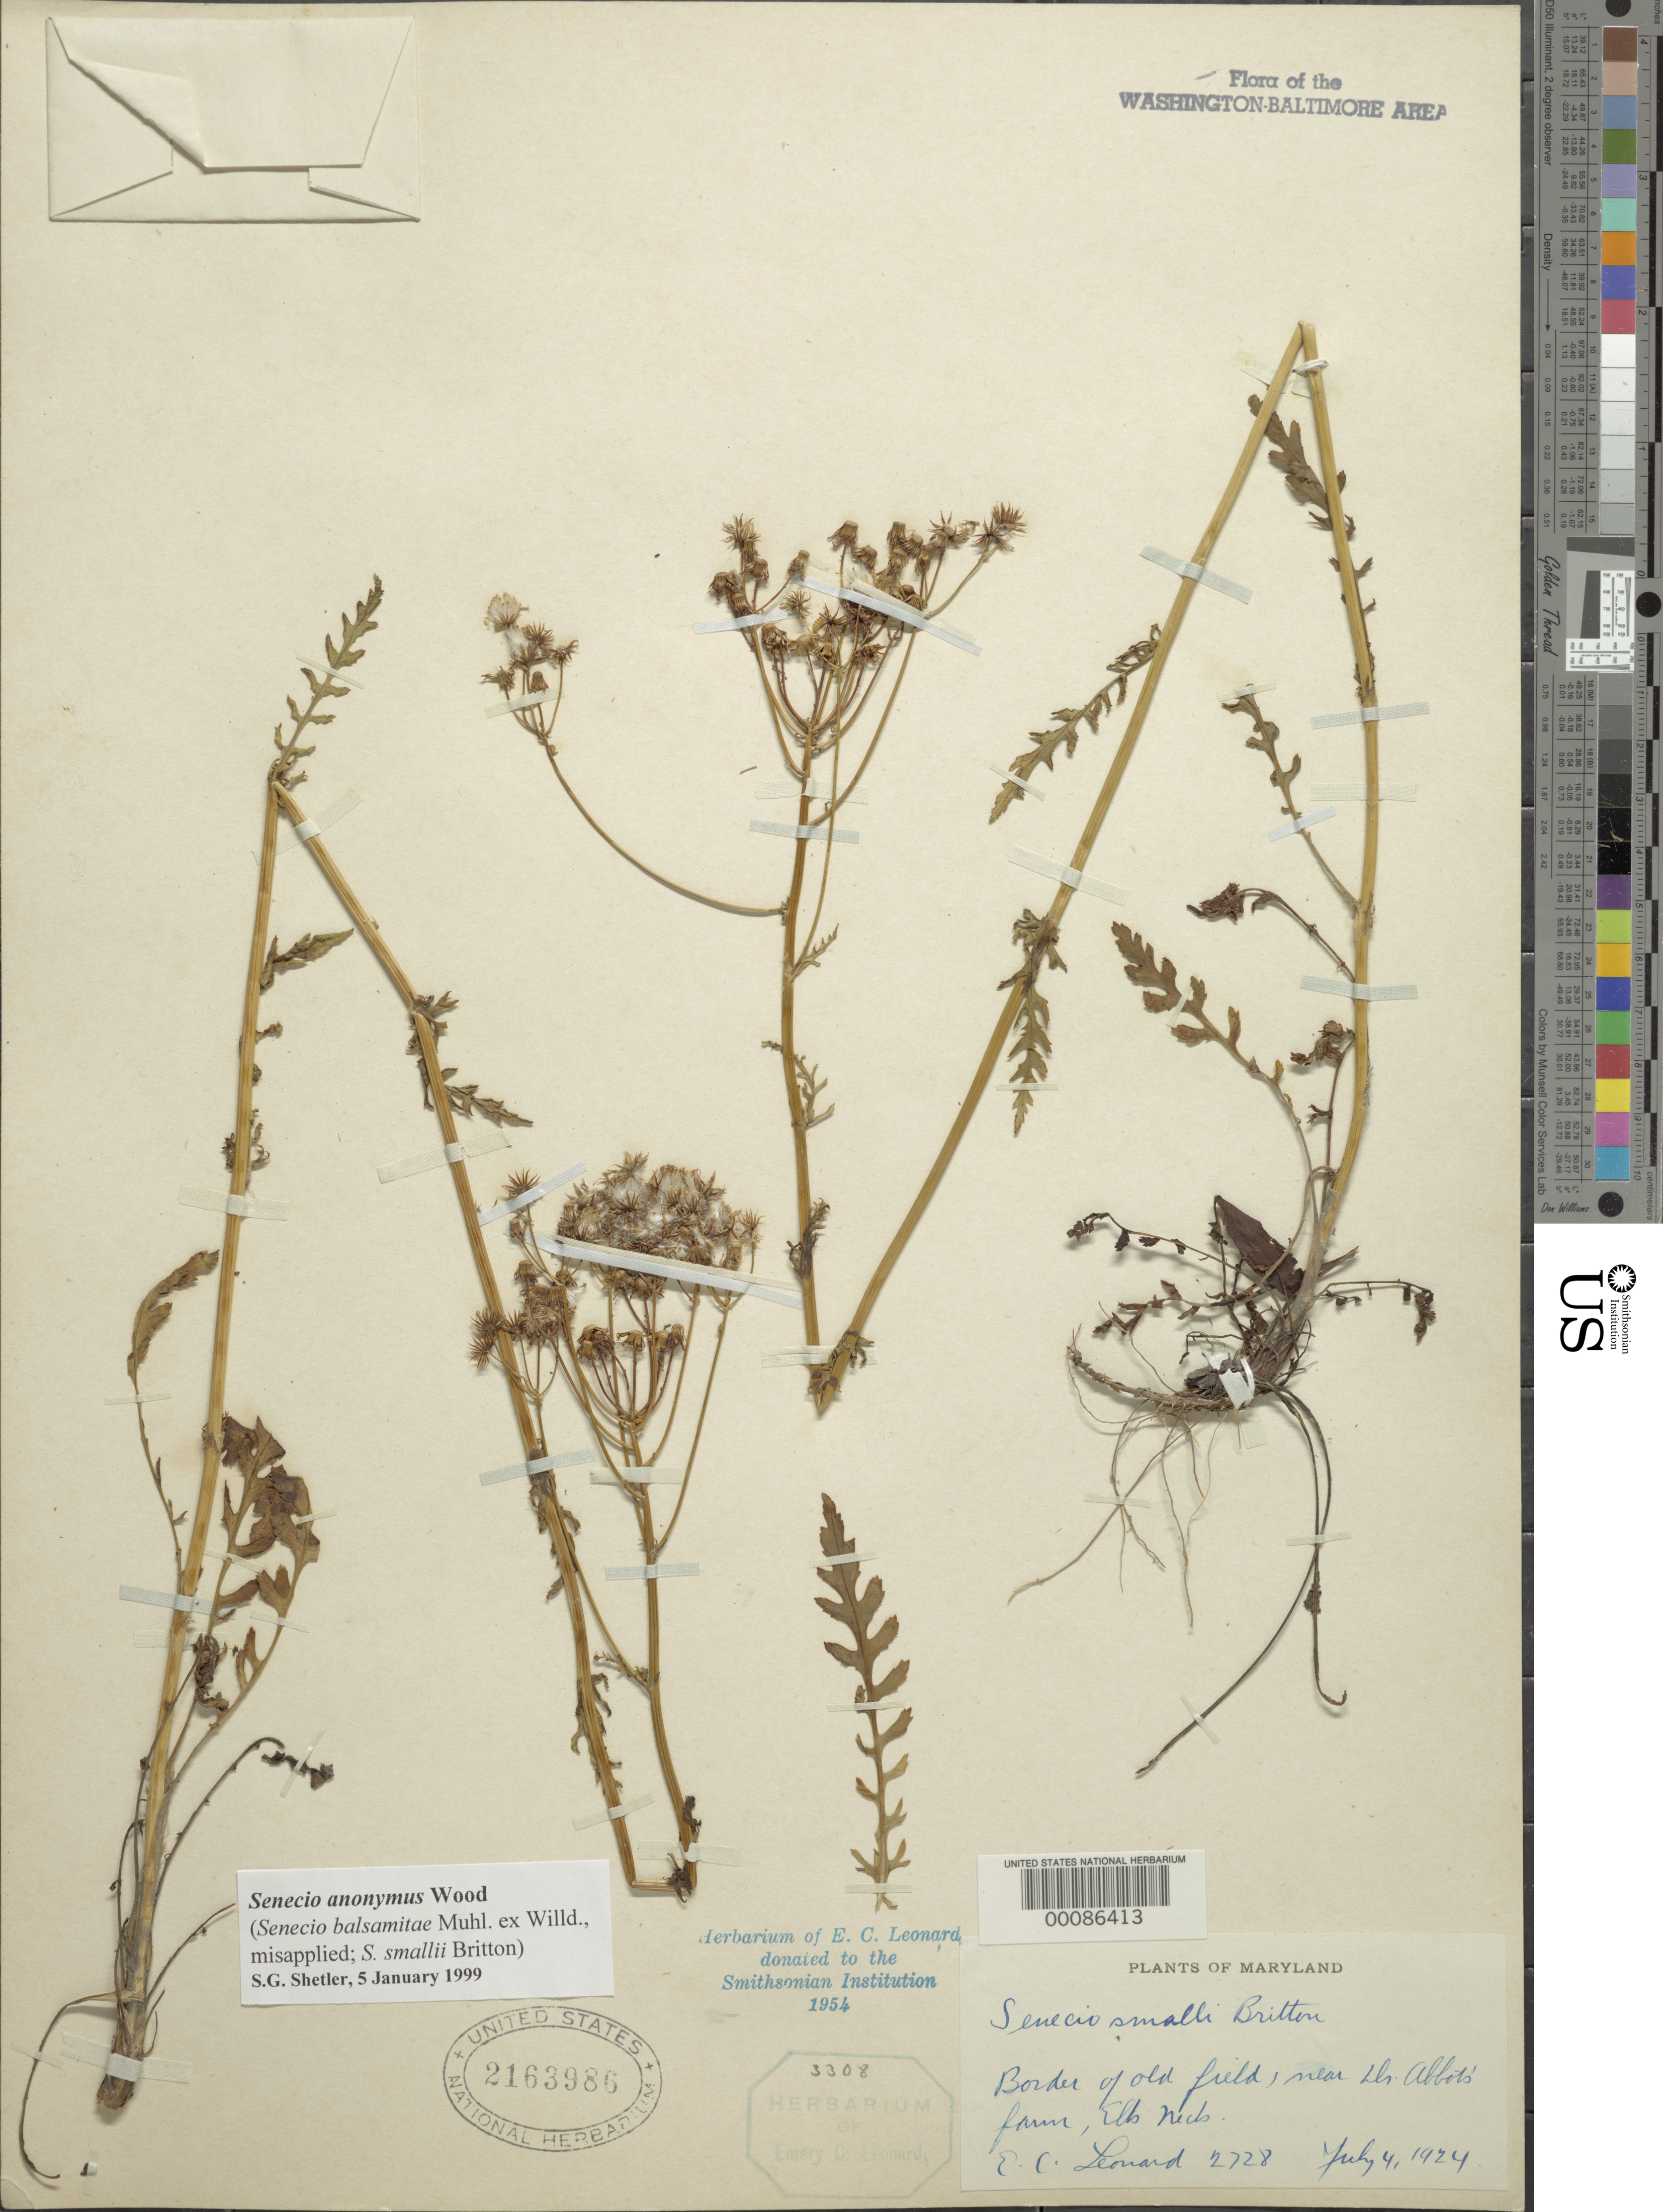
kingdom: Plantae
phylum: Tracheophyta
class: Magnoliopsida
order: Asterales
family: Asteraceae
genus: Packera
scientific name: Packera anonyma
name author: (Alph. Wood) W.A. Weber & Á. Löve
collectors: E. C. Leonard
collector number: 2728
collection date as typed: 04 Jul 1924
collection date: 1924-07-04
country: United States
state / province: Maryland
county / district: Cecil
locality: Dr. Abbots Farm Elk Neck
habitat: Border of field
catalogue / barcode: US 2163986